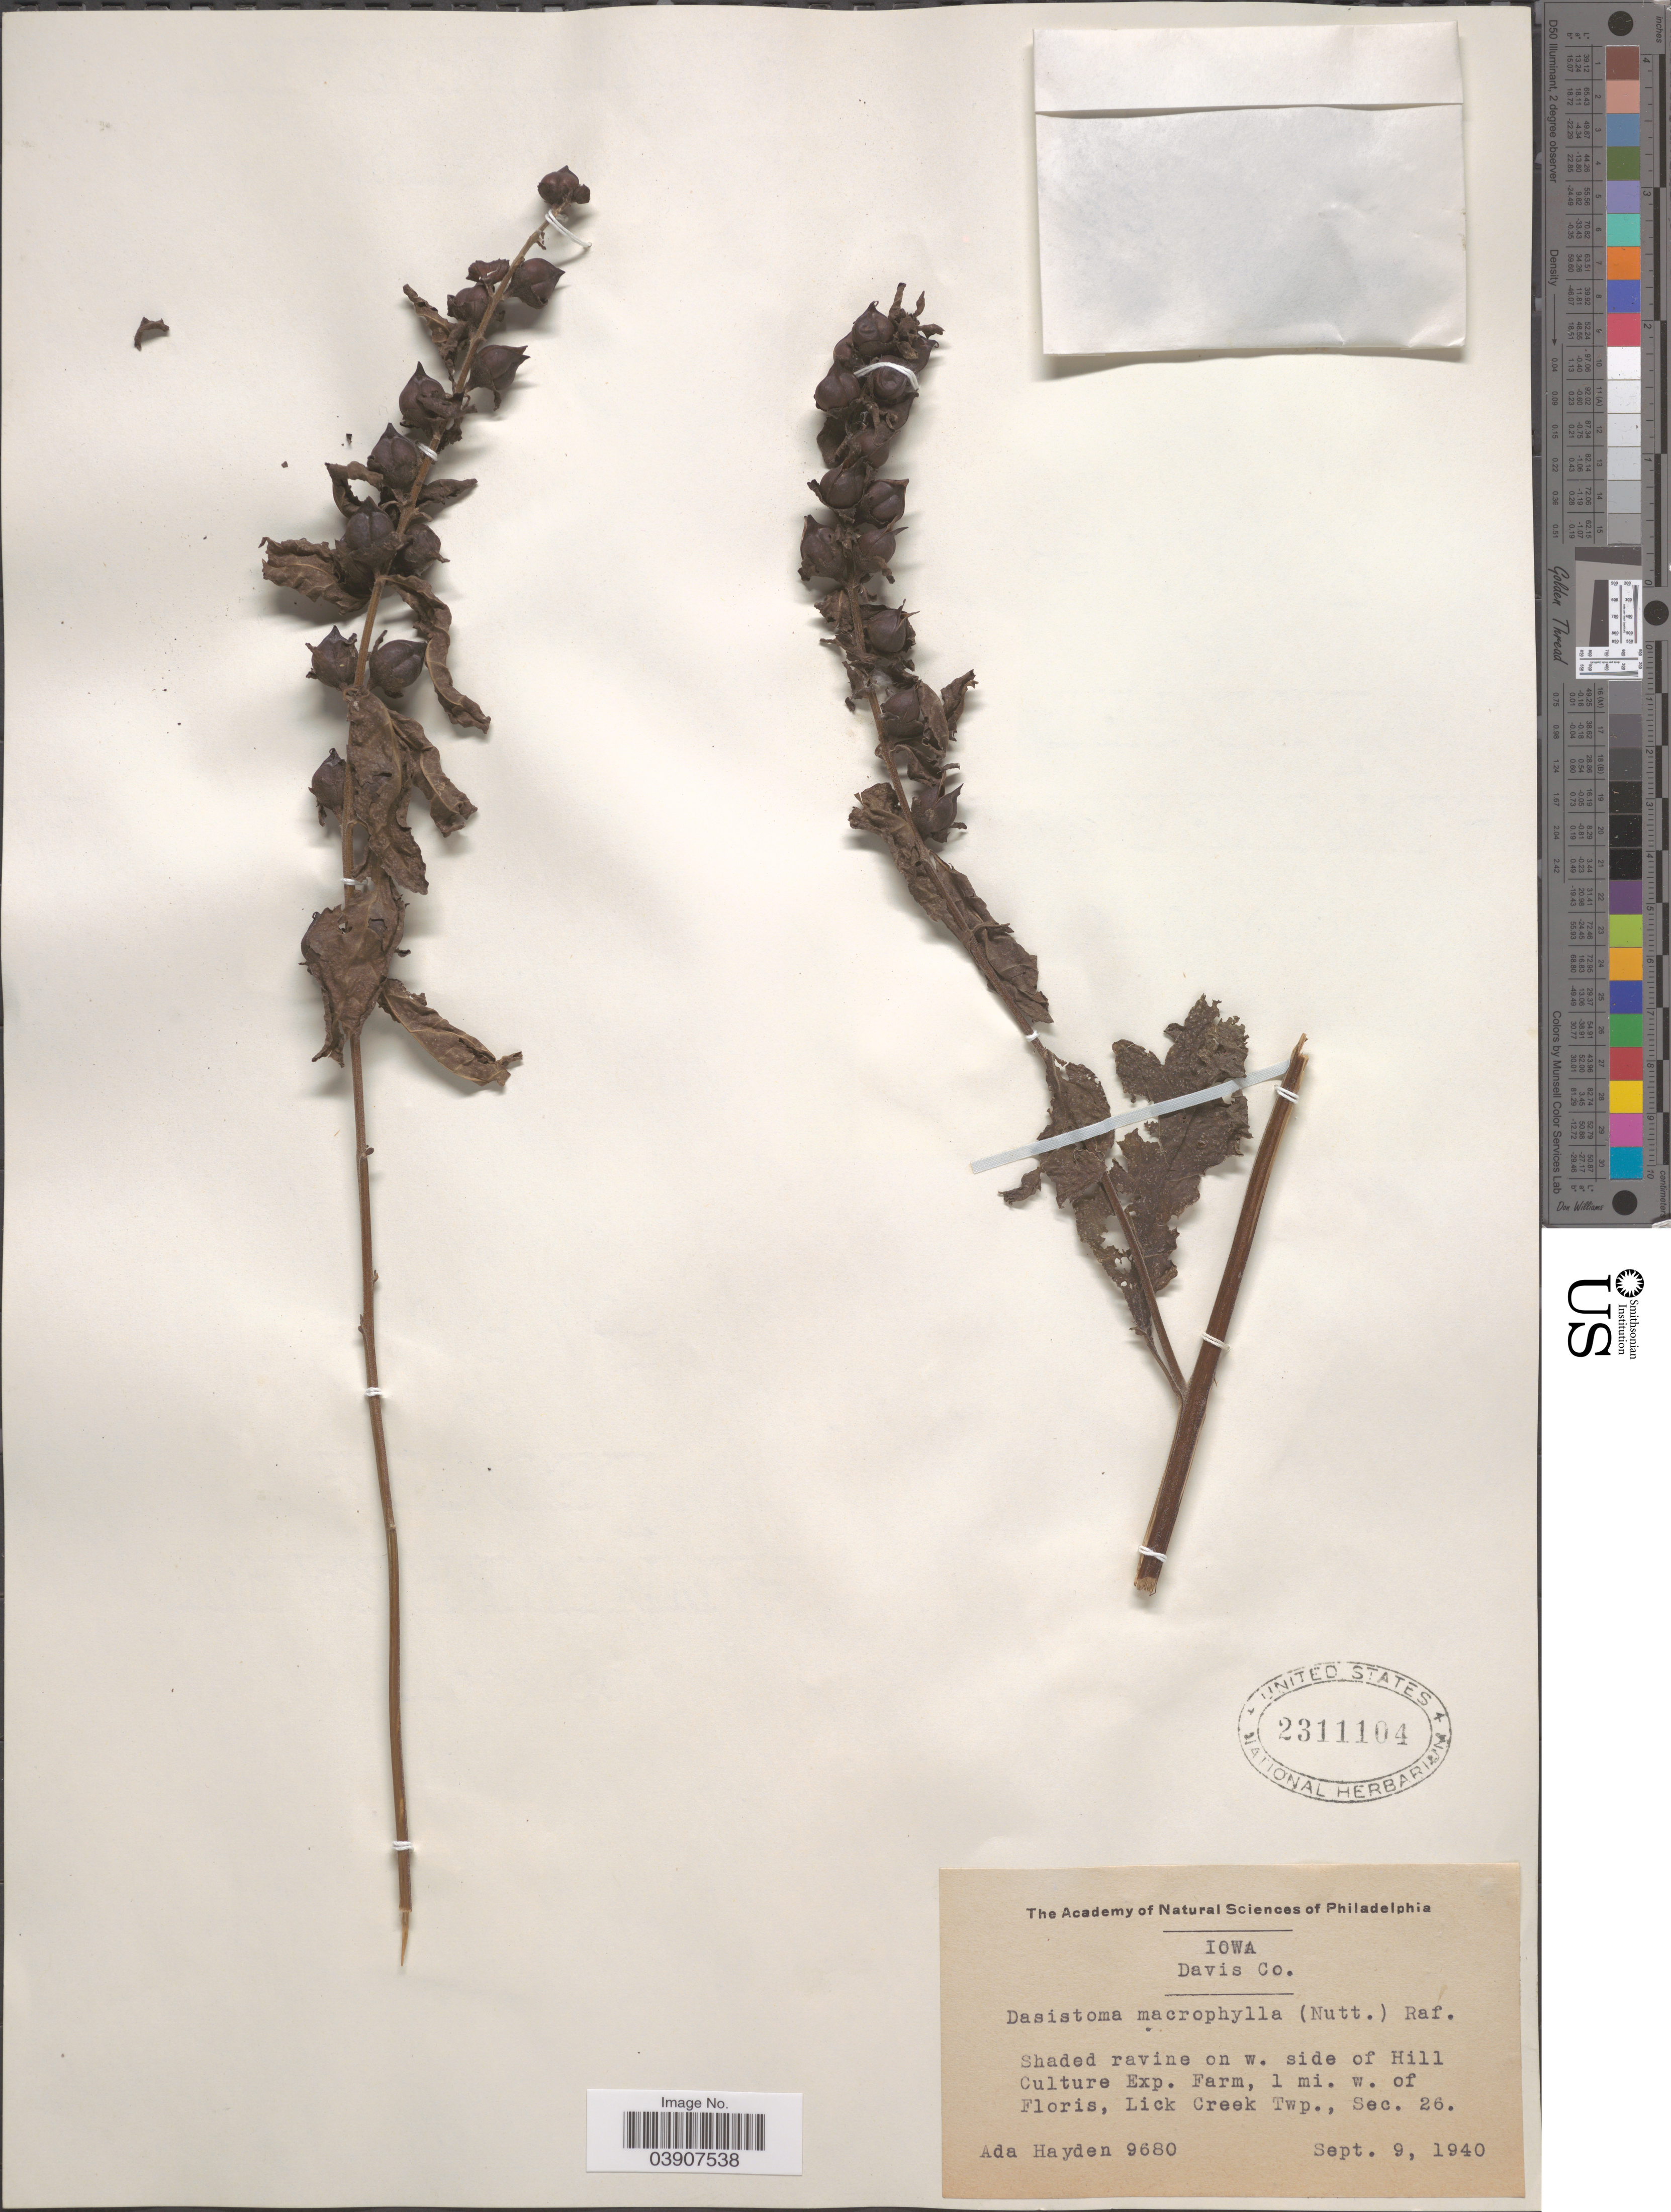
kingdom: Plantae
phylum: Tracheophyta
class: Magnoliopsida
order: Lamiales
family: Orobanchaceae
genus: Dasistoma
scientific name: Dasistoma macrophylla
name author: (Nutt.) Raf.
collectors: Ada Hayden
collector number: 9680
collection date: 1940-09-09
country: United States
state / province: Iowa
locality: Davis Co. W. side of Hill Culture Exp. Farm, 1 mi. w. of Floris, Lick Creek Twp., Sec. 26.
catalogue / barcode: US 2311104